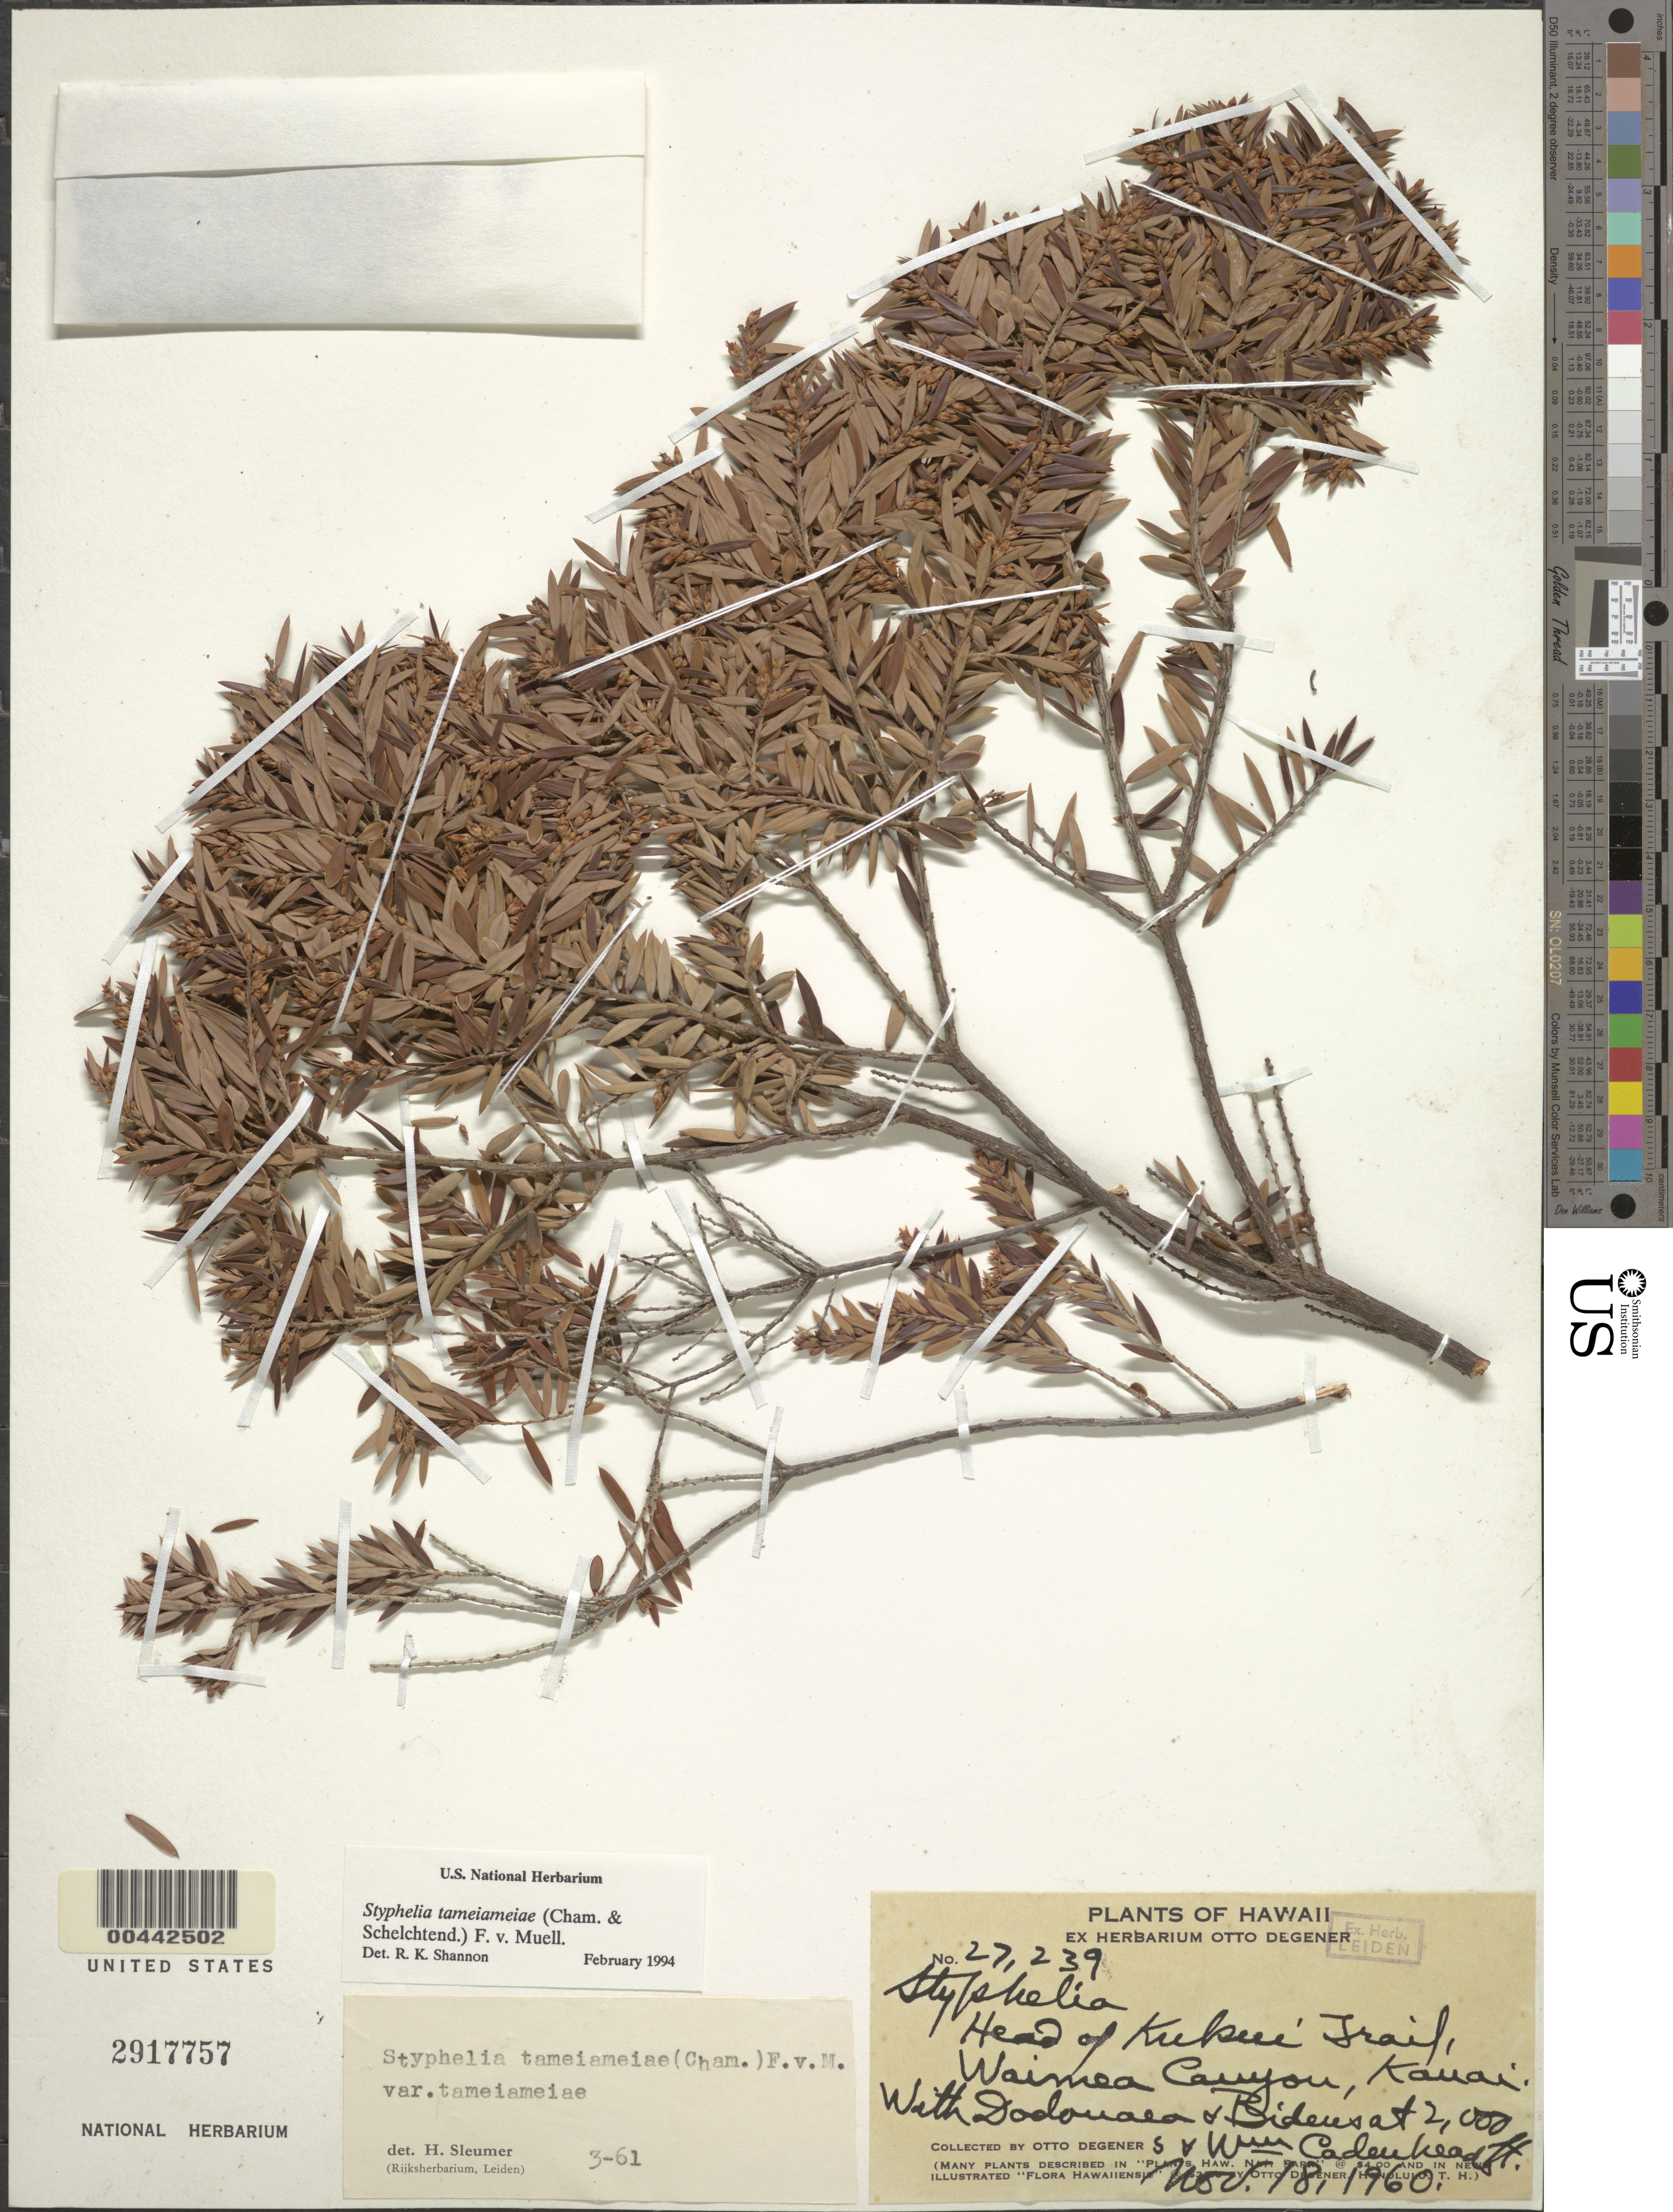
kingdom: Plantae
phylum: Tracheophyta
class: Magnoliopsida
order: Ericales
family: Ericaceae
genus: Leptecophylla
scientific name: Leptecophylla tameiameiae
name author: (Cham. & Schltdl.) C.M. Weiller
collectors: O. Degener, I. Degener & W. Cadenheads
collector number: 27239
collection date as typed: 18 Nov 1960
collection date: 1960-11-18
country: United States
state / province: Hawaii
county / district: Kauai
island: Kaua'i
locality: Head of Kukui Trail, Waimea Canyon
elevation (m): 610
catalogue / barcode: US 2917757